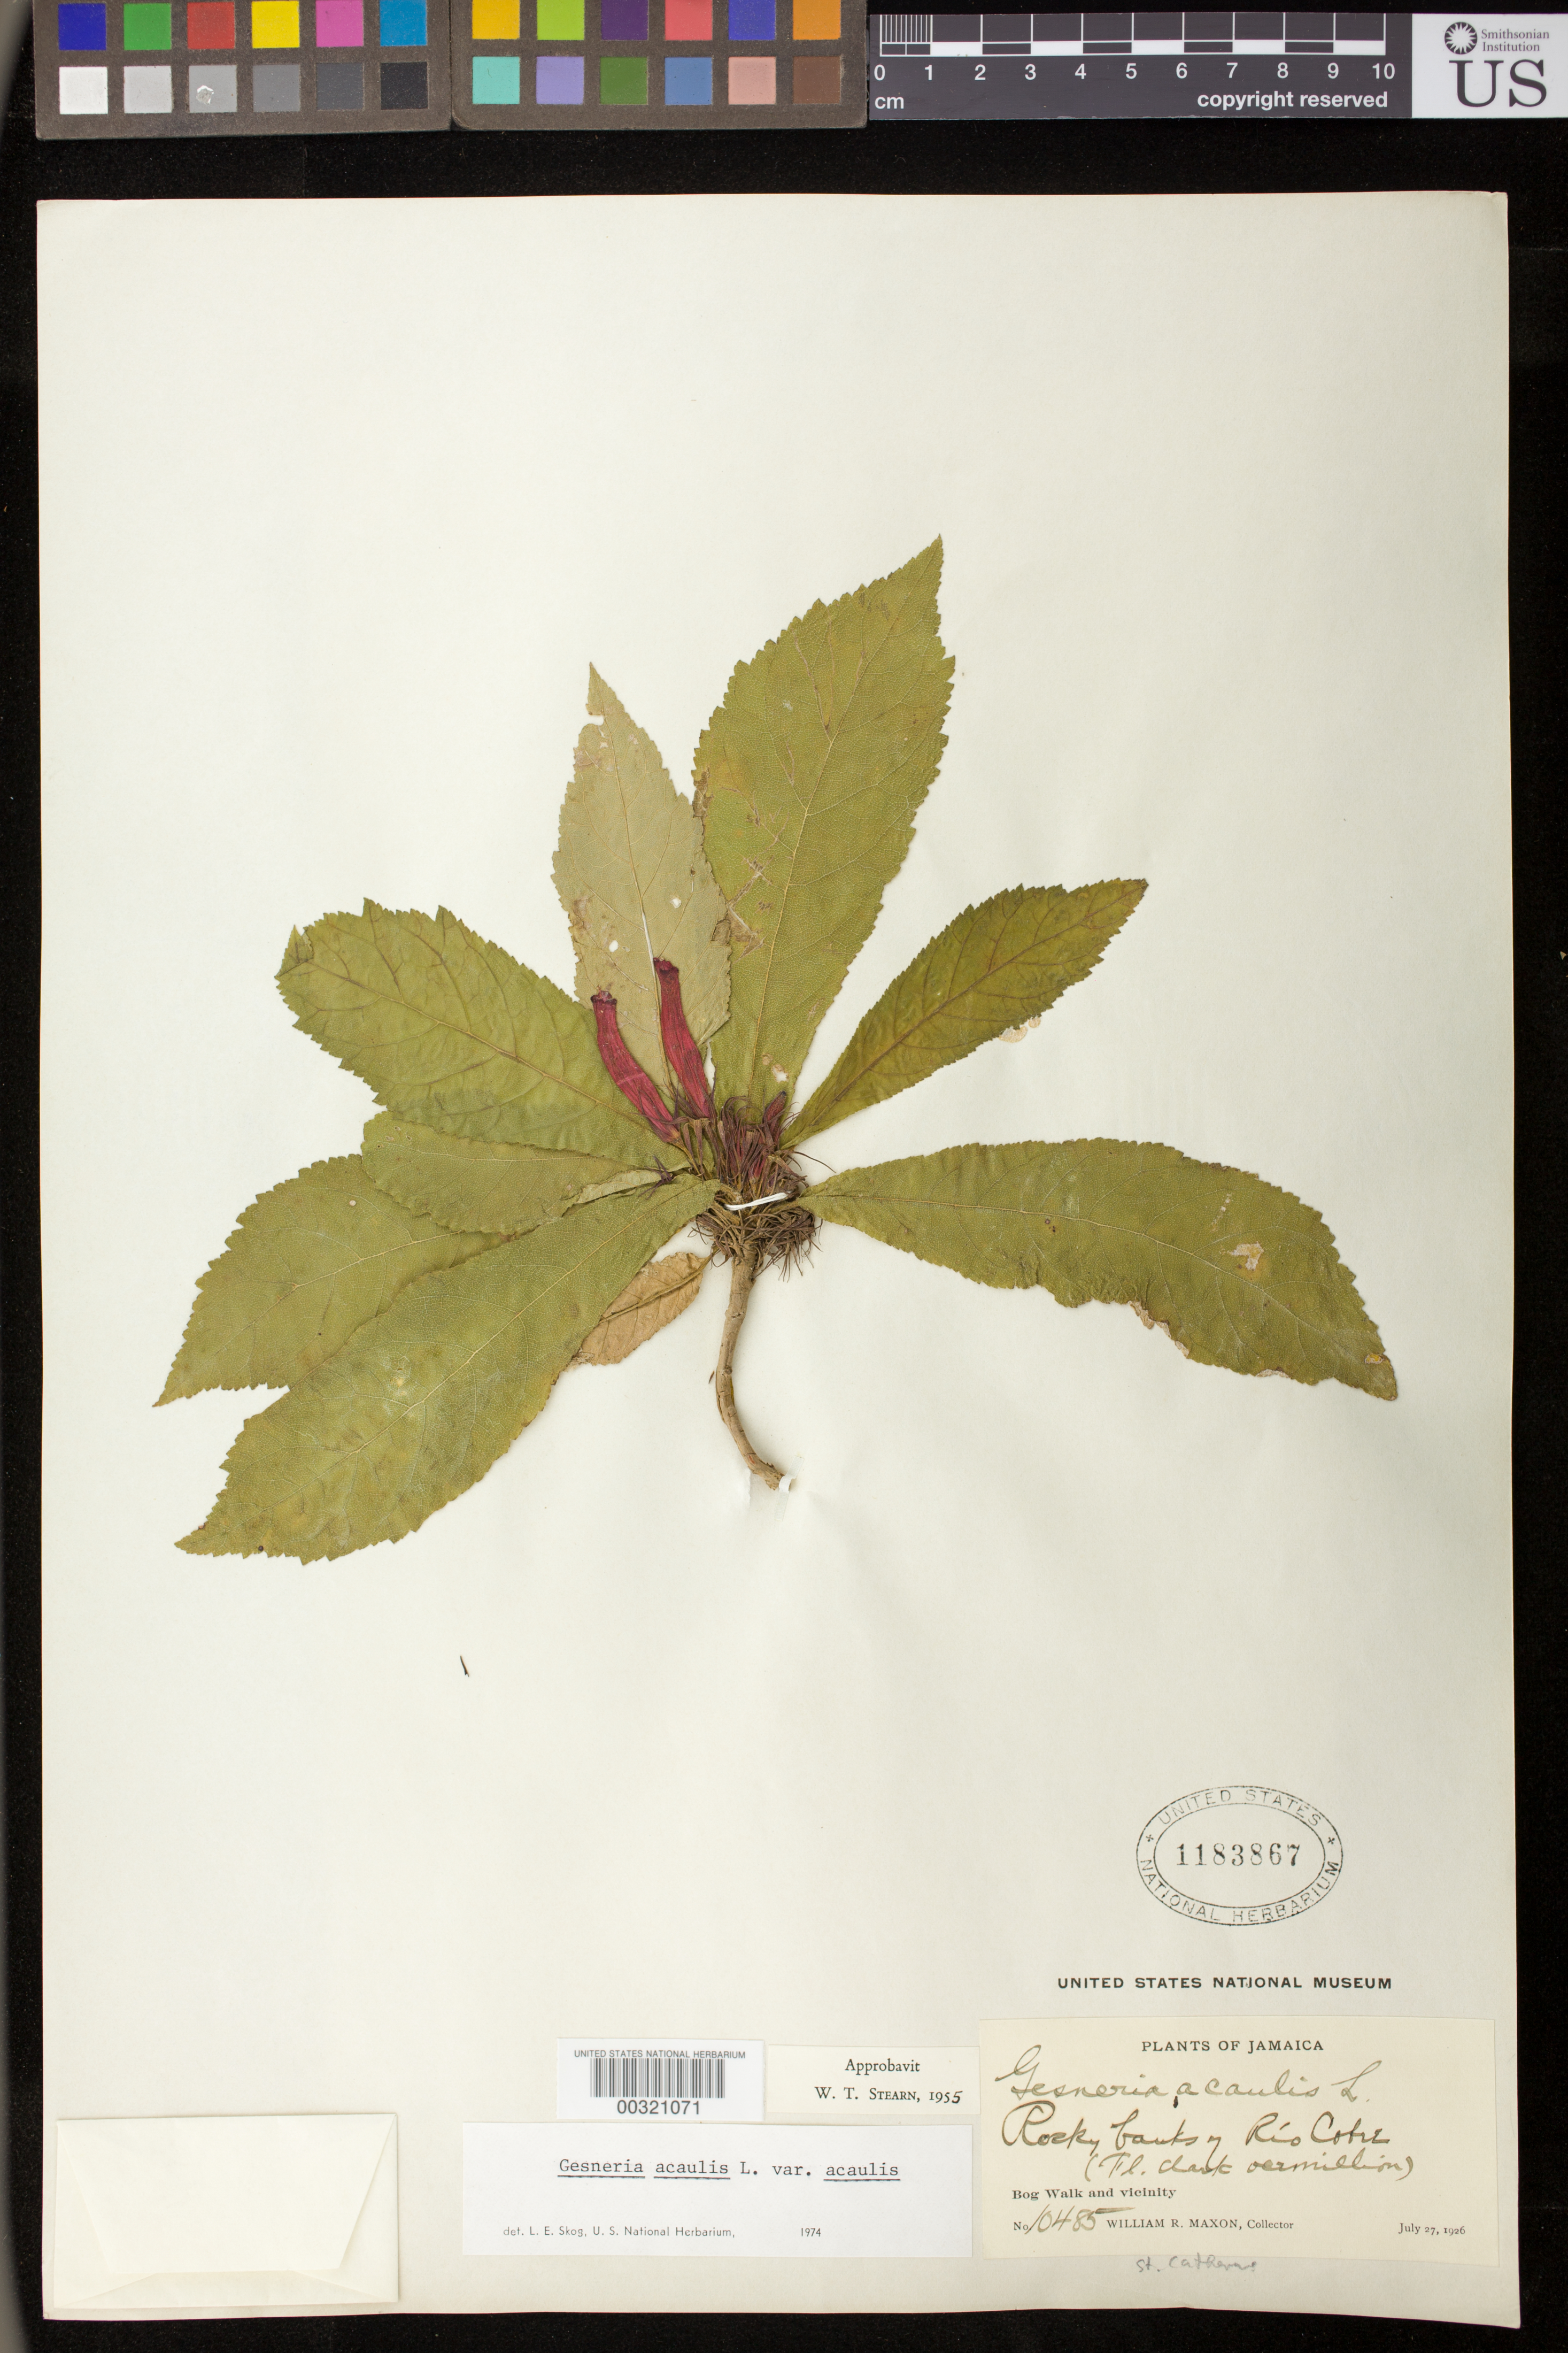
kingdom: Plantae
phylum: Tracheophyta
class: Magnoliopsida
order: Lamiales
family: Gesneriaceae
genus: Gesneria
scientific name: Gesneria acaulis var. acaulis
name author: L.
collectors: W. R. Maxon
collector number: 10485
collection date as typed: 27 Jul 1926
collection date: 1926-07-27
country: Jamaica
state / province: Saint Catherine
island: Jamaica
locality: Bog Walk and vicinity, banks of Rio Cobre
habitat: Rocky banks [of river]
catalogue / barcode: US 1183867